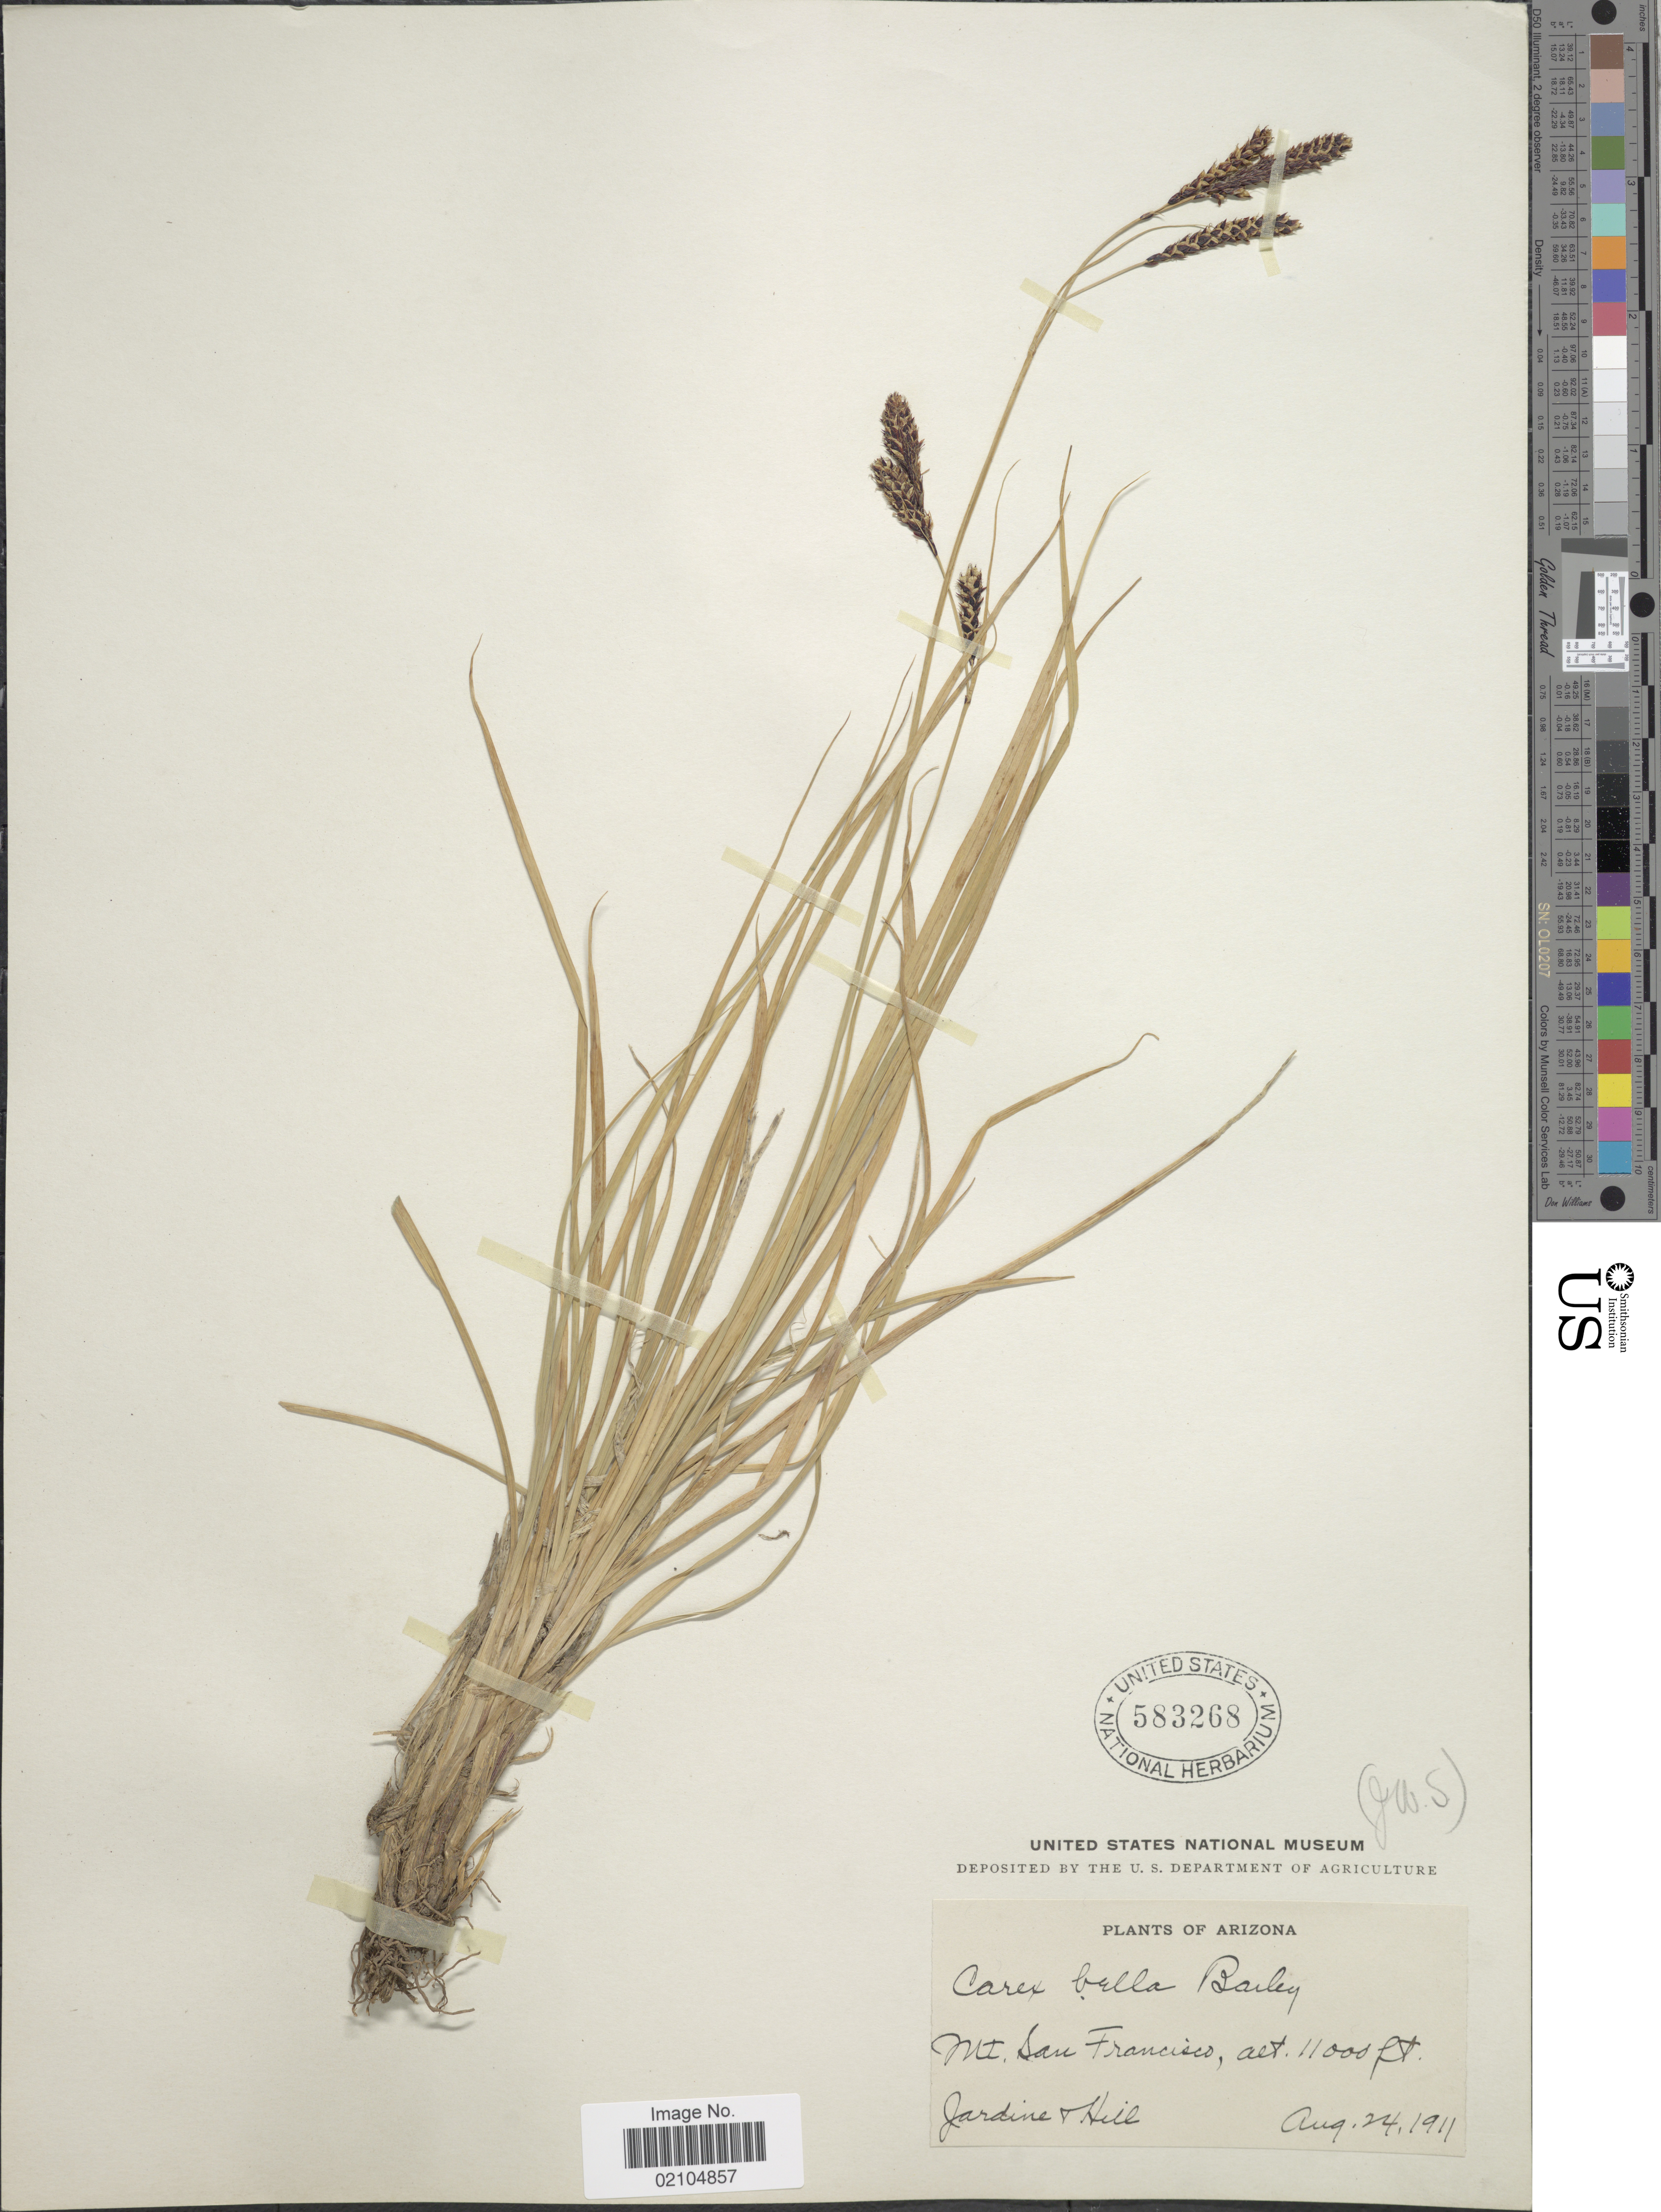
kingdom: Plantae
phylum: Tracheophyta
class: Liliopsida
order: Poales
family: Cyperaceae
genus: Carex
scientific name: Carex bella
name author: L.H. Bailey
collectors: -. Jardine & Hill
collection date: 1911-08-24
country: United States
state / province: Arizona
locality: Mt. San Francisco.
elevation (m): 3353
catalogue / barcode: US 583268